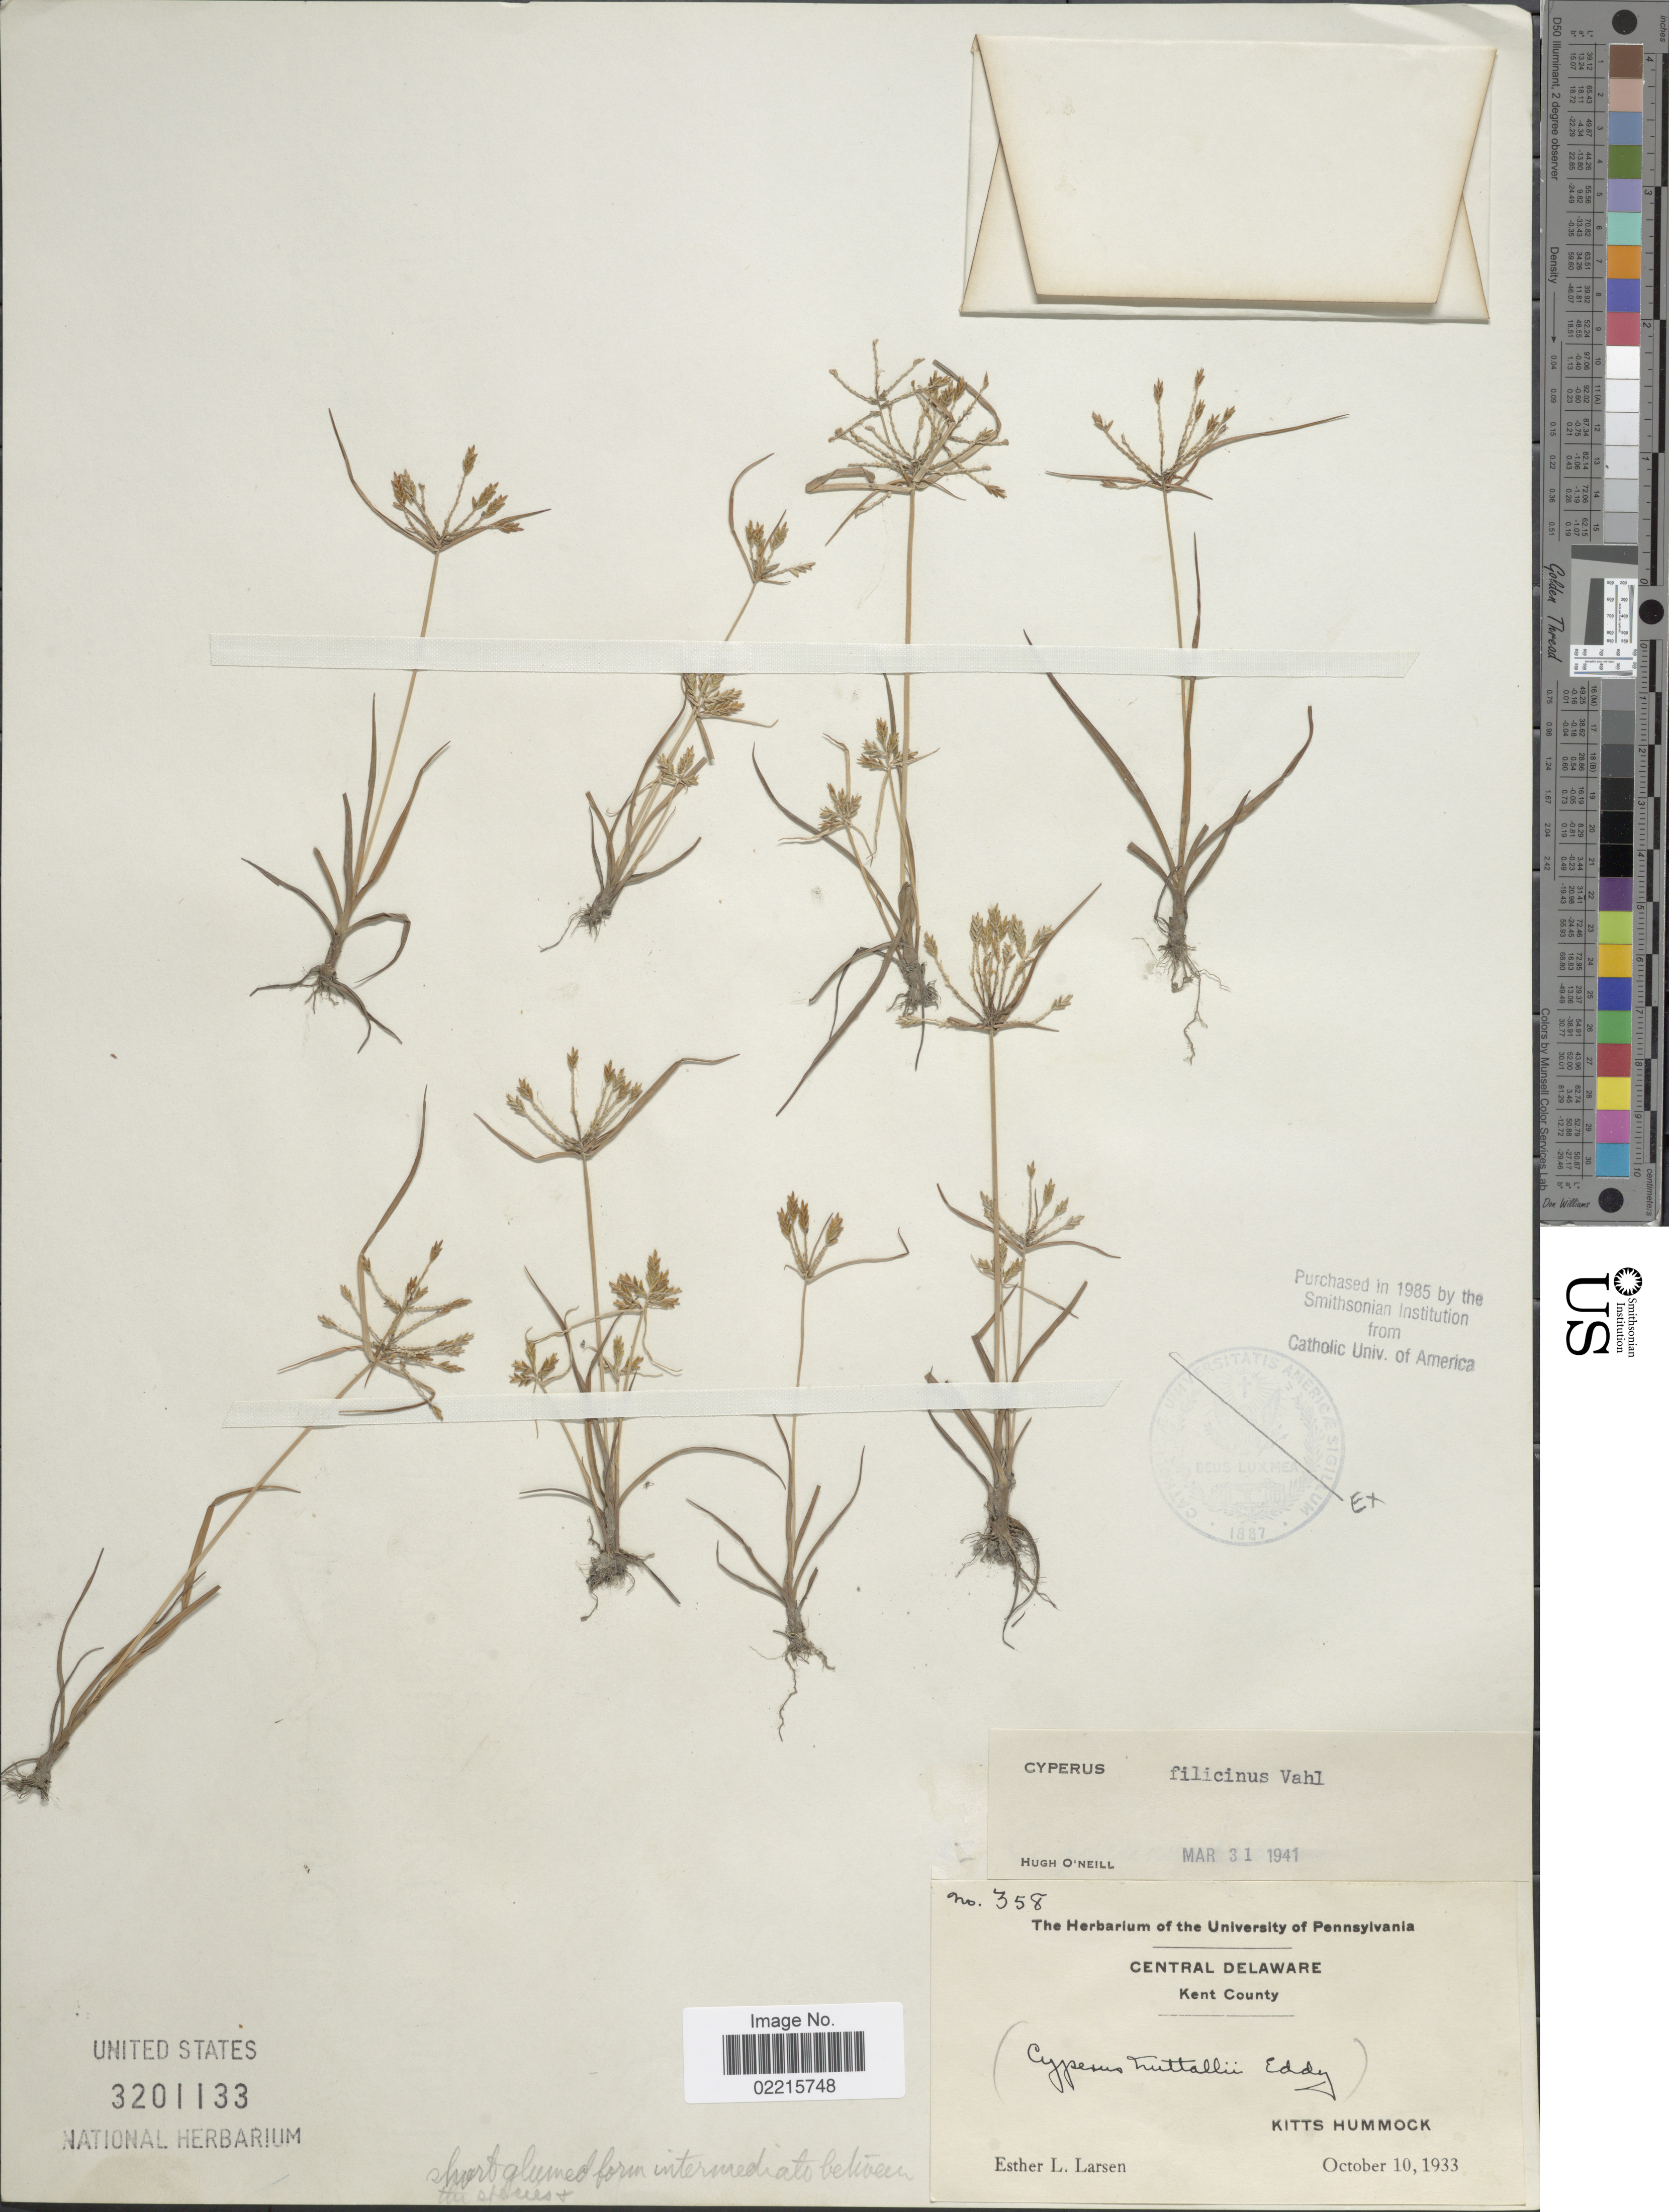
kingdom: Plantae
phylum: Tracheophyta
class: Liliopsida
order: Poales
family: Cyperaceae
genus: Cyperus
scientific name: Cyperus filicinus Vahl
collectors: E. Larsen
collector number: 358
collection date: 1933-10-10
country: United States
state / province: Delaware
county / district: Kent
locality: Central Delaware, Kent County Kitts Hummock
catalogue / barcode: US 3201133